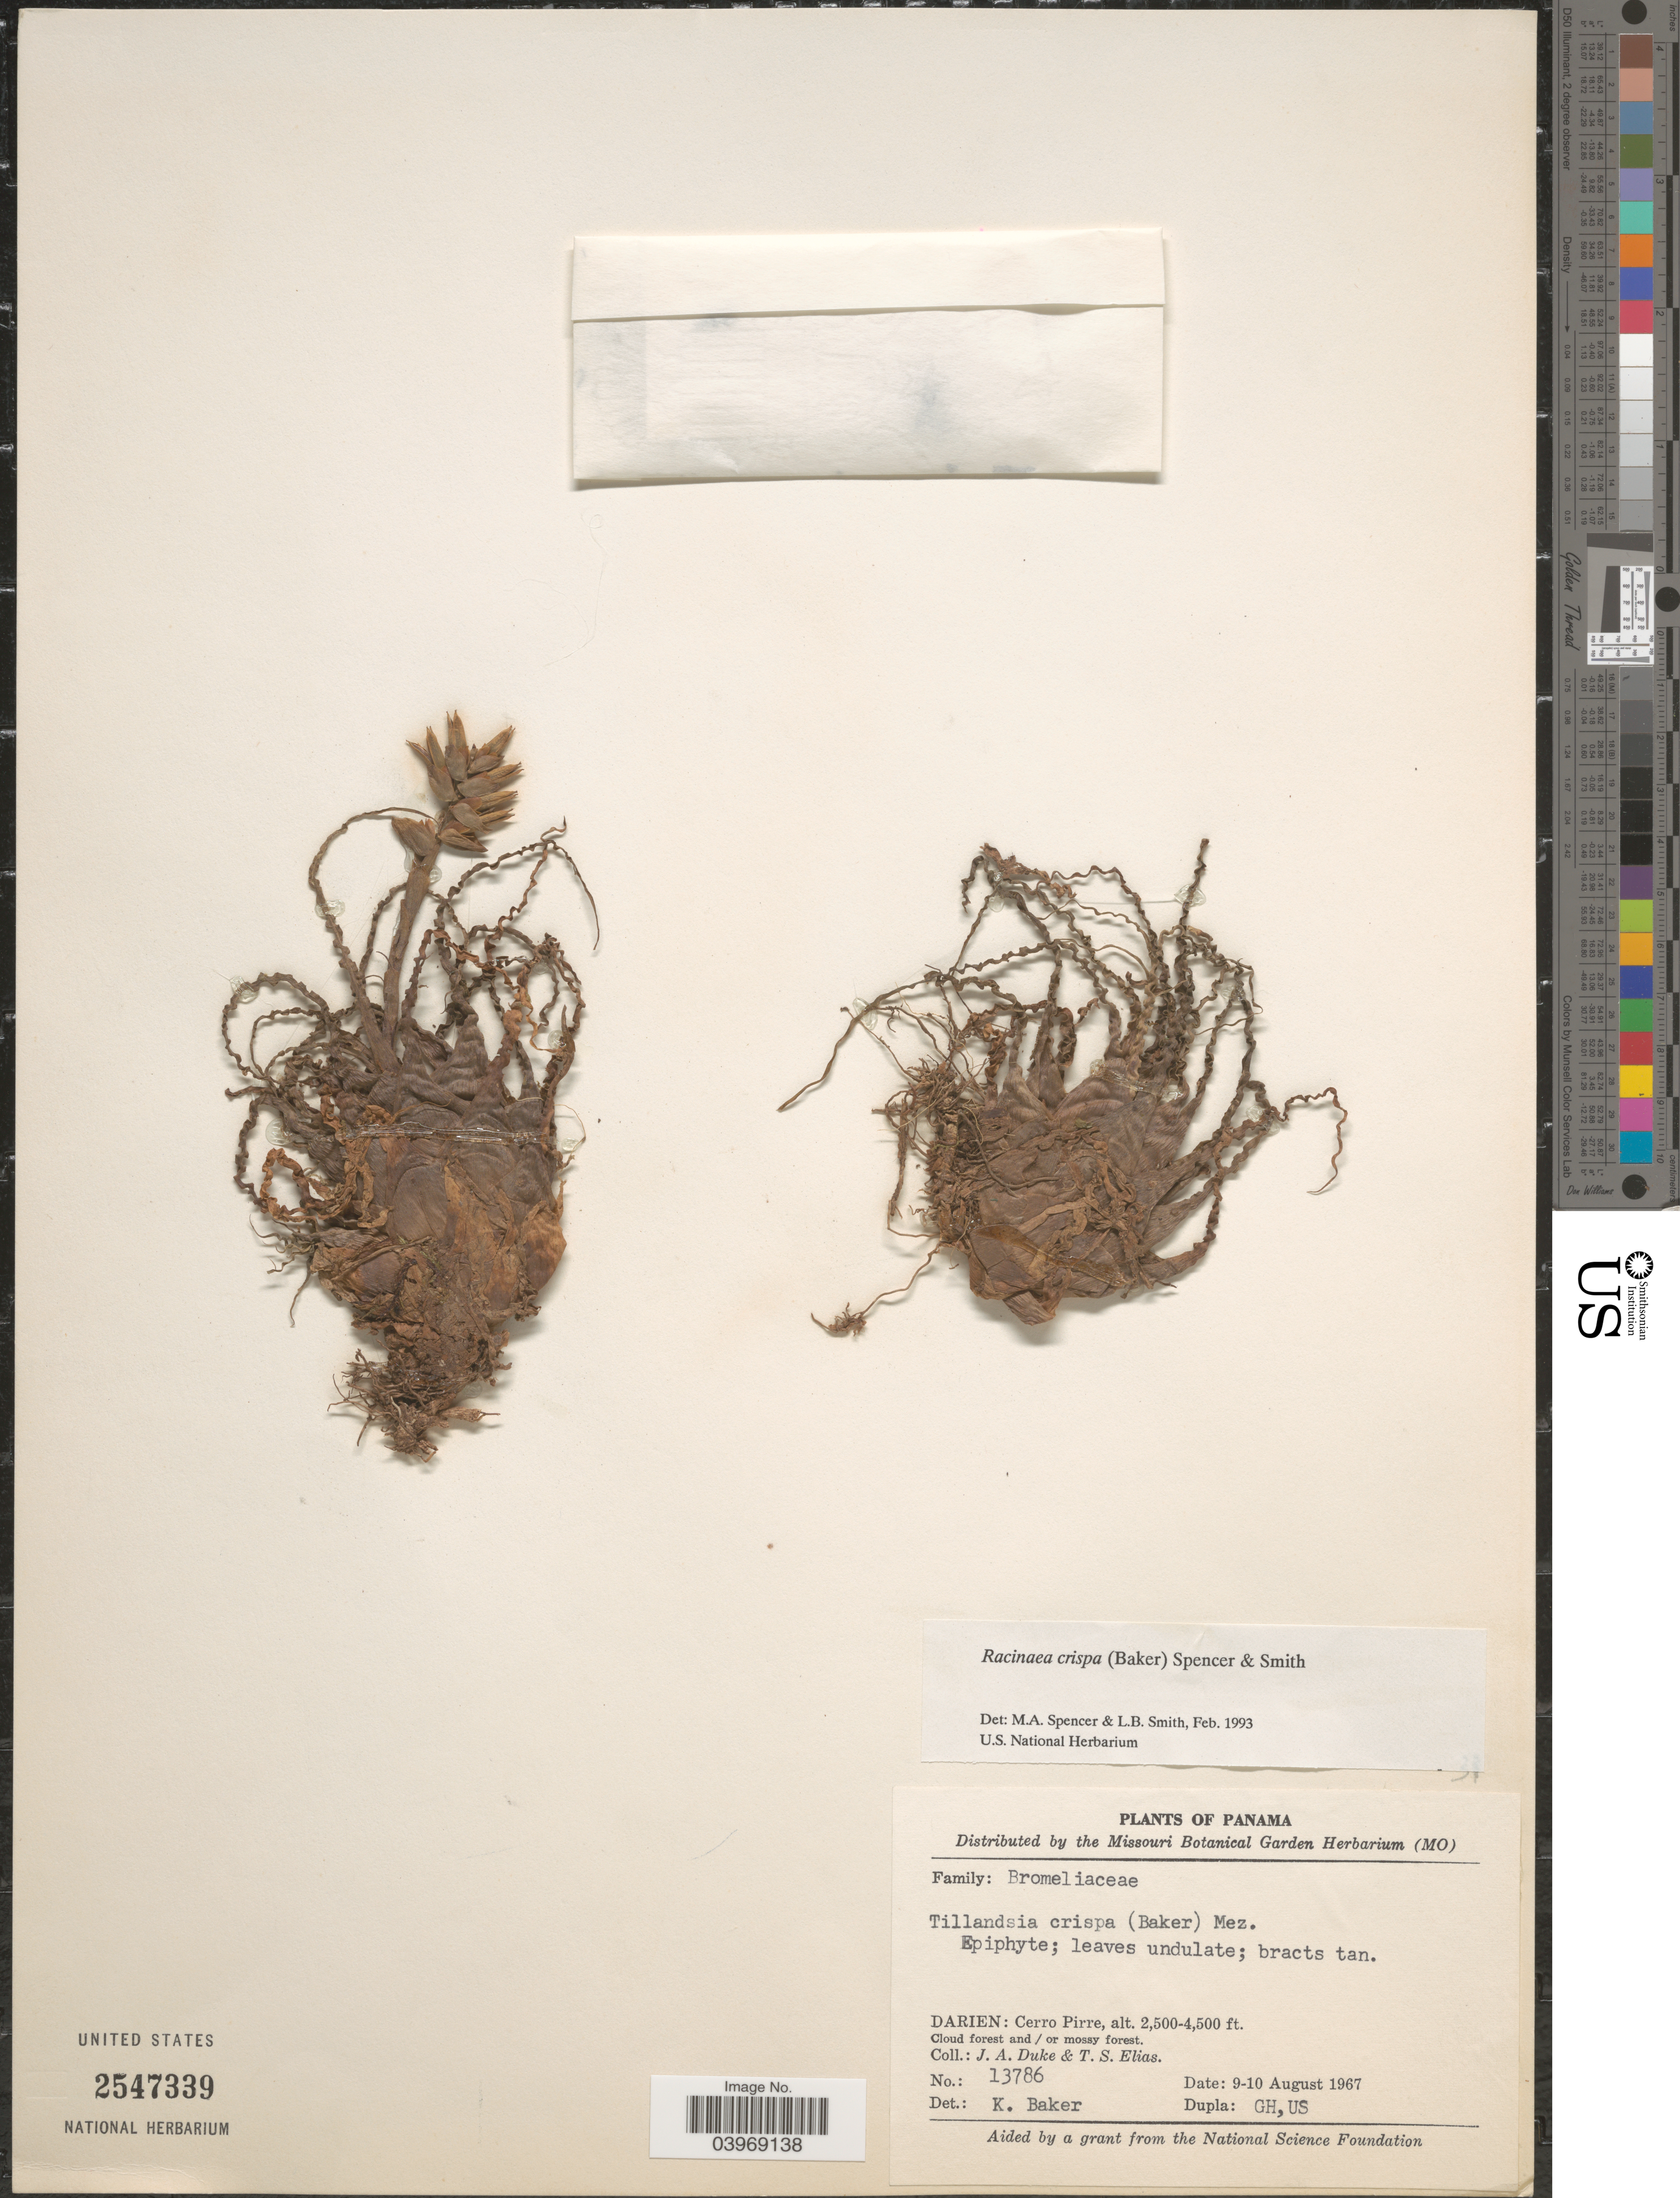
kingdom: Plantae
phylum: Tracheophyta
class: Liliopsida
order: Poales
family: Bromeliaceae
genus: Racinaea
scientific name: Racinaea crispa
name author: (Baker) M.A. Spencer & L.B. Sm.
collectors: J. A. Duke & T. S. Elias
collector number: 13786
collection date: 1967-08-09/1967-08-10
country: Panama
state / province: Darien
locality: Cerro Pirre.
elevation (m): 762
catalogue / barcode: US 2547339